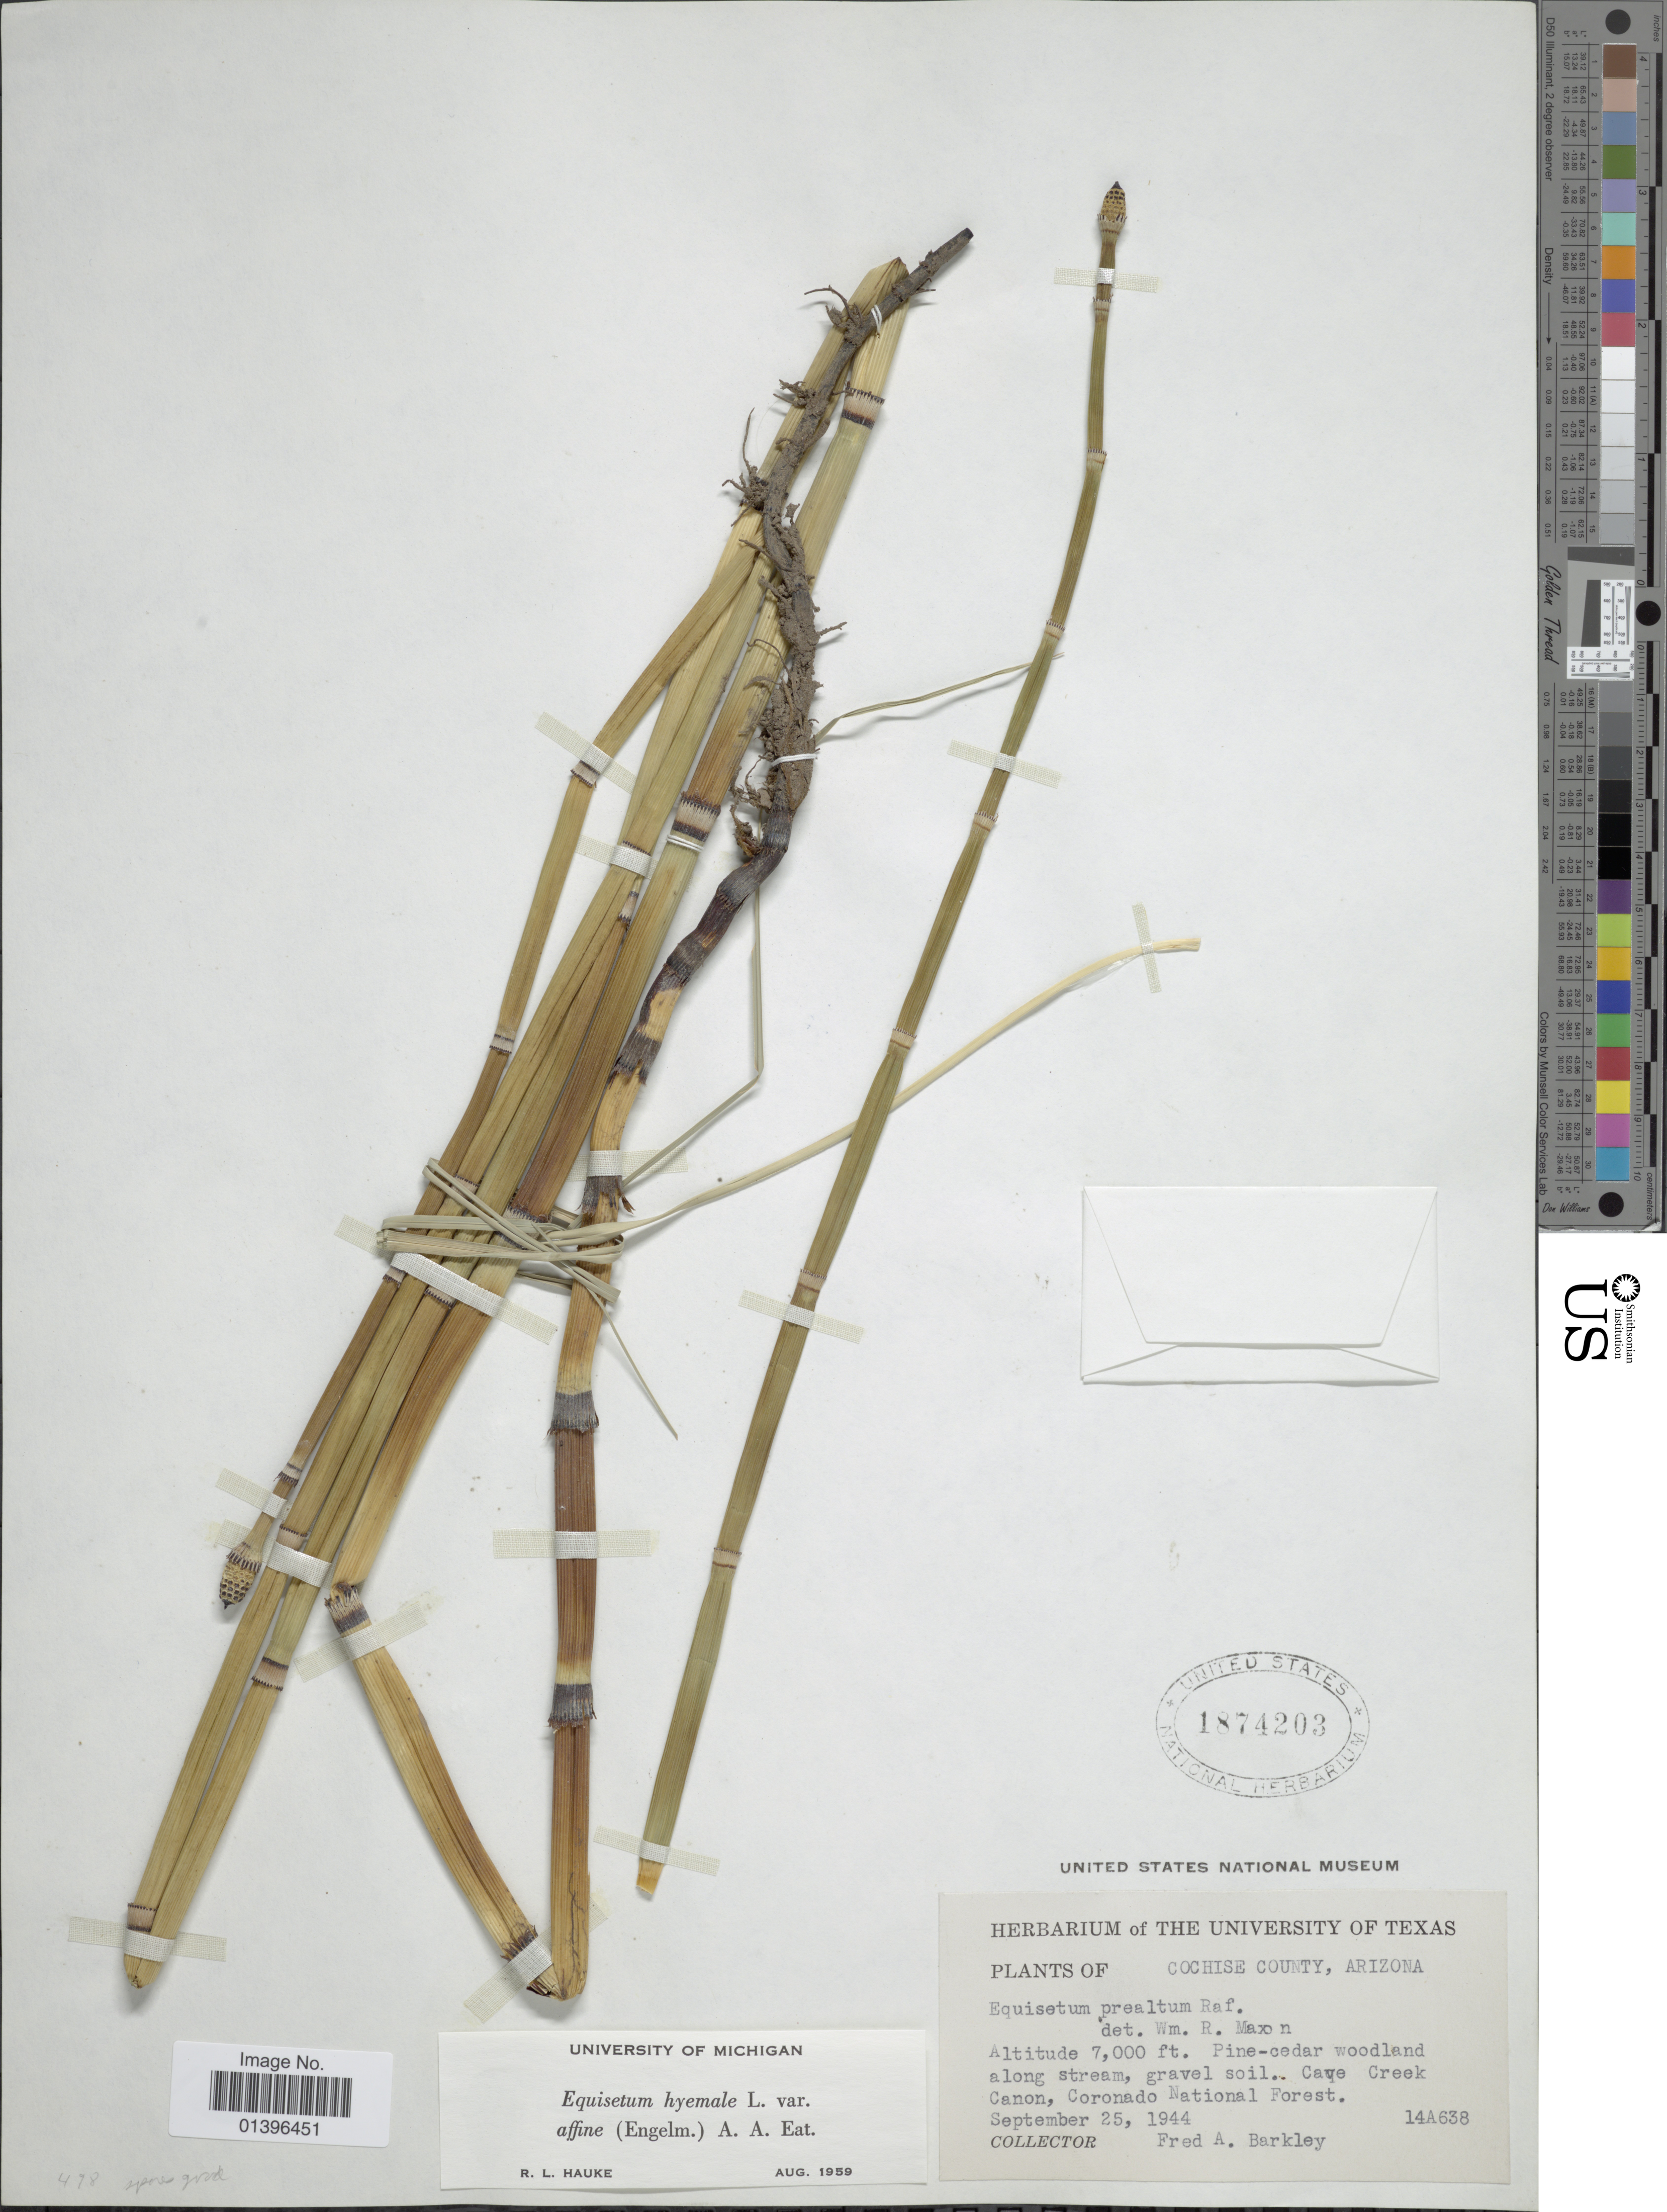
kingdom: Plantae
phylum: Tracheophyta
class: Polypodiopsida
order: Equisetales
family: Equisetaceae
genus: Equisetum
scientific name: Equisetum hyemale var. affine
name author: (Engelm.) A.A. Eaton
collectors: F. A. Barkley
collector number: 14A638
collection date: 1944-09-25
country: United States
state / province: Arizona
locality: Cochise County. Cave Creek Canon, Coronado National Forest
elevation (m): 2134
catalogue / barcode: US 1874203